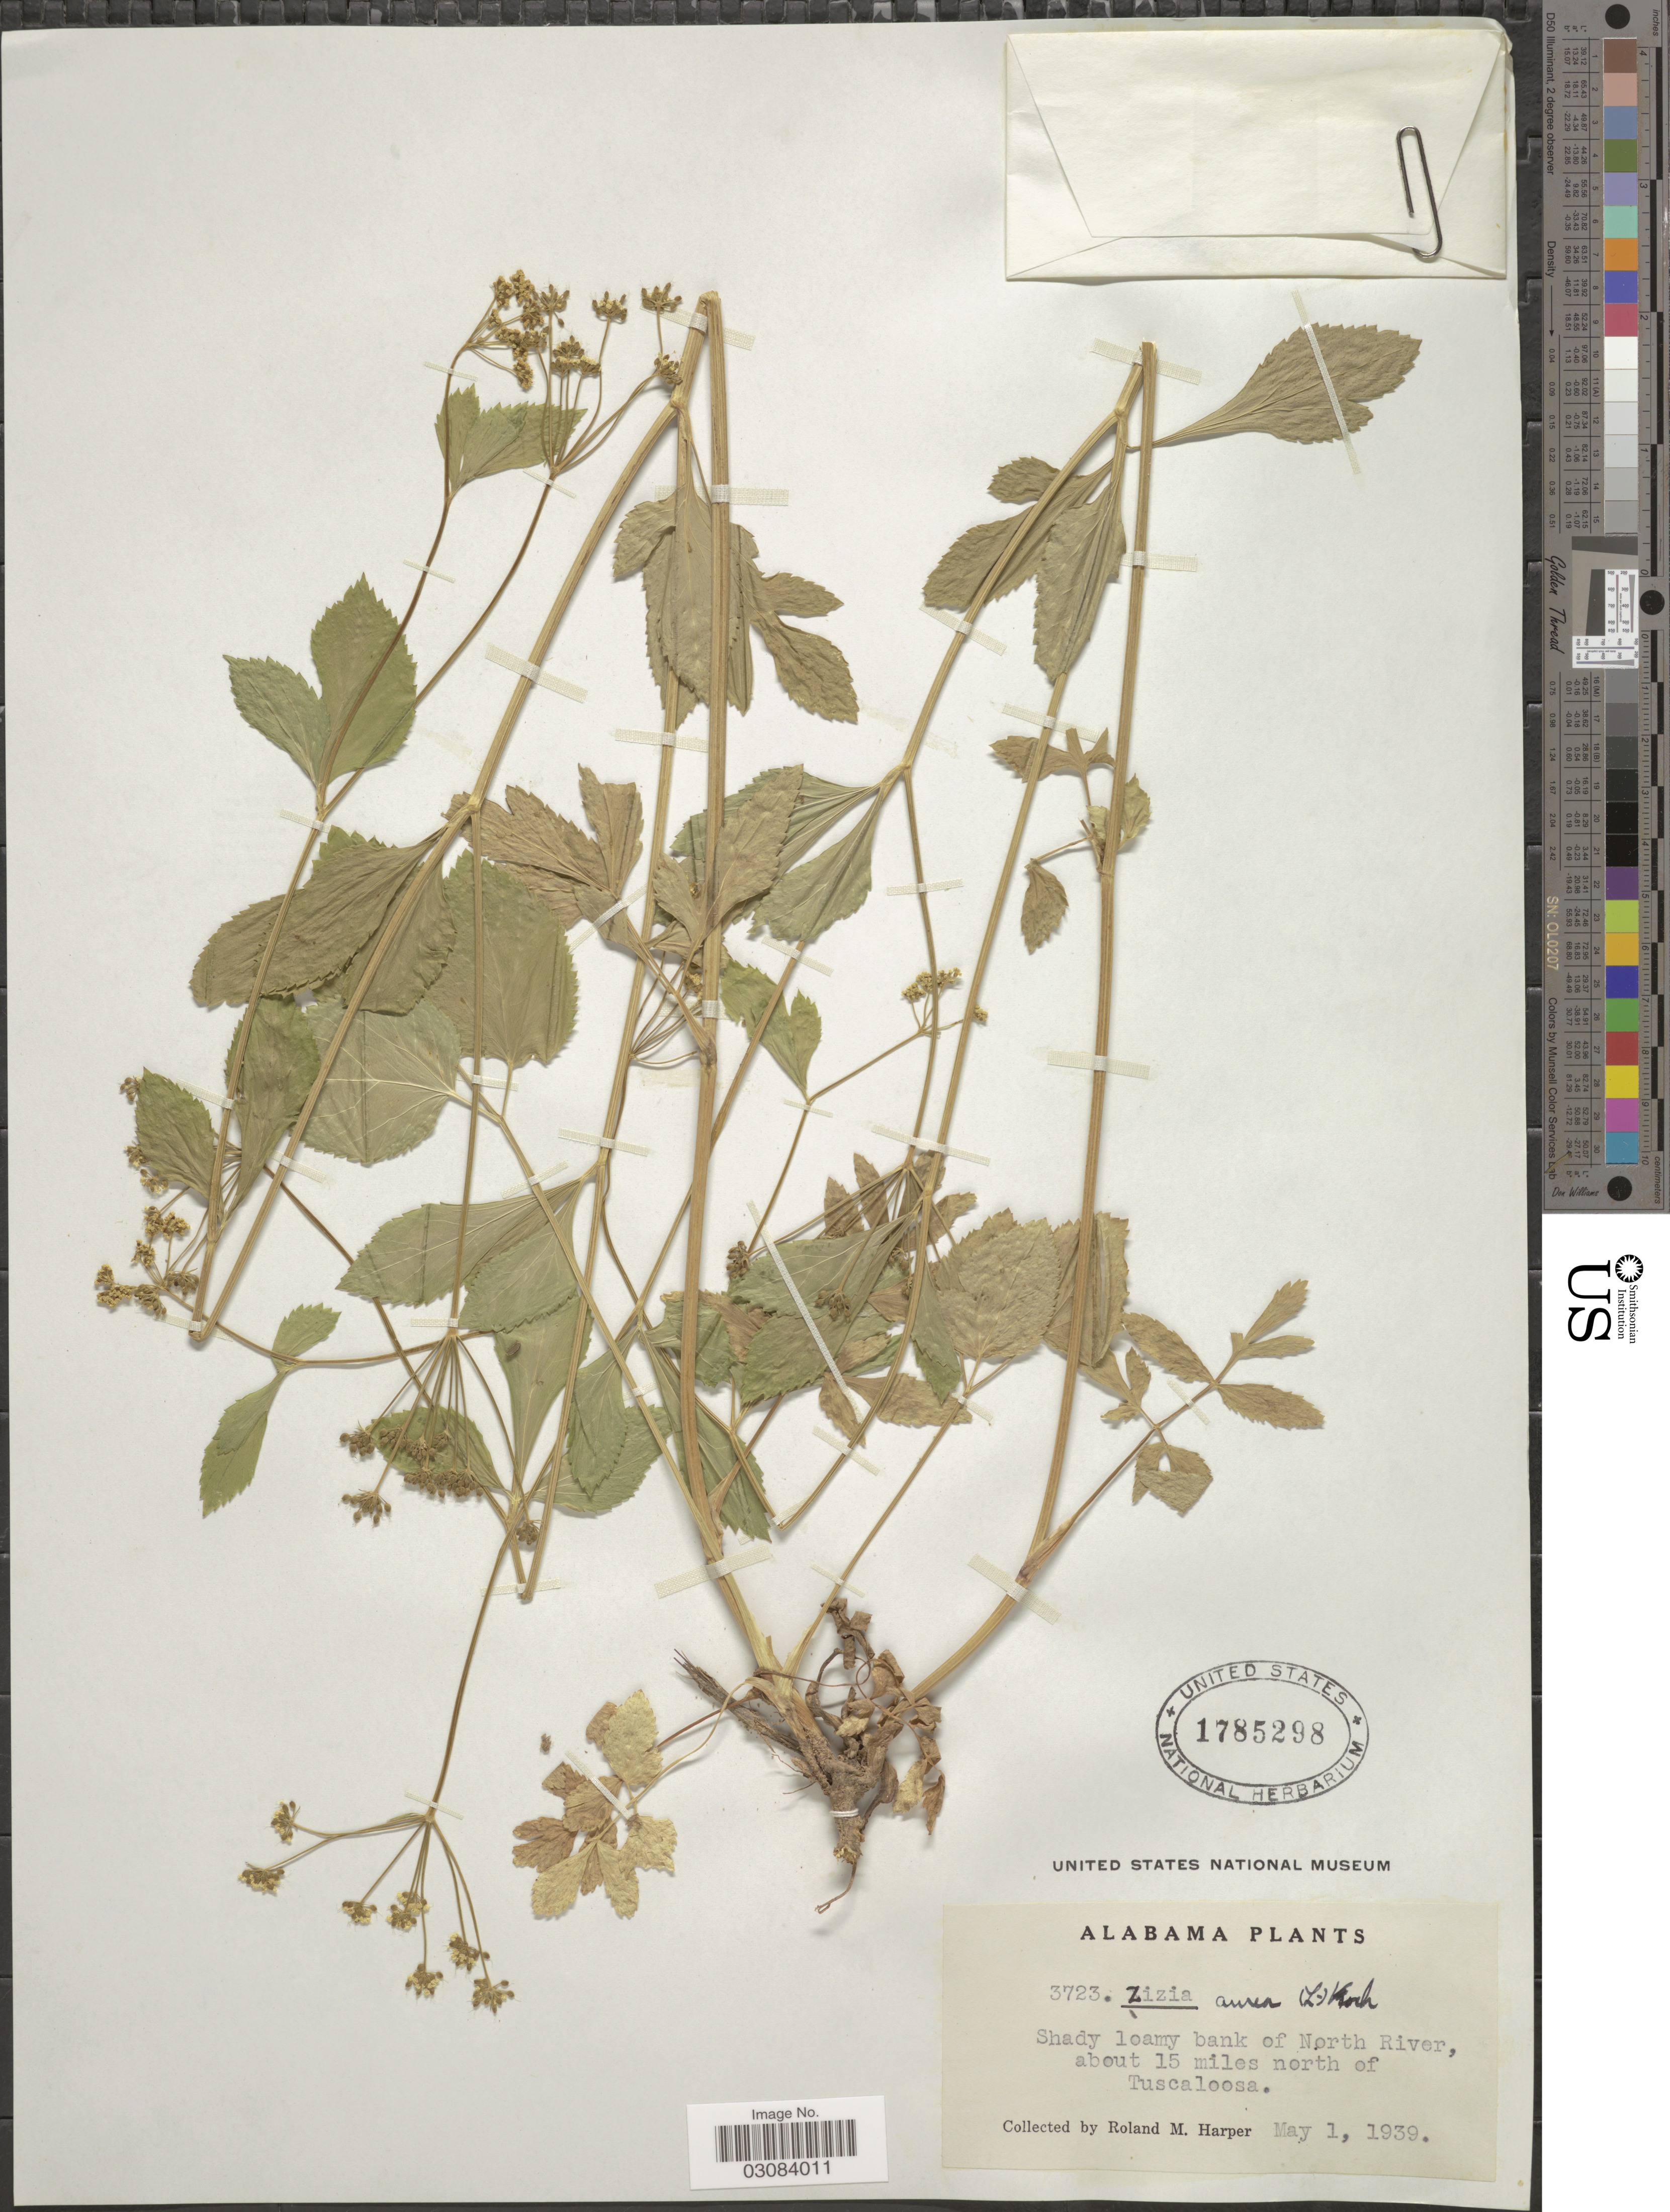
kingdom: Plantae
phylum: Tracheophyta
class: Magnoliopsida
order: Apiales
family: Apiaceae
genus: Zizia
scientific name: Zizia aurea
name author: (L.) Koch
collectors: R. M. Harper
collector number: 3723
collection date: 1939-05-01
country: United States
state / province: Alabama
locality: Shady loamy bank of North River, about 15 miles north of Tuscaloosa.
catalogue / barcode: US 1785298